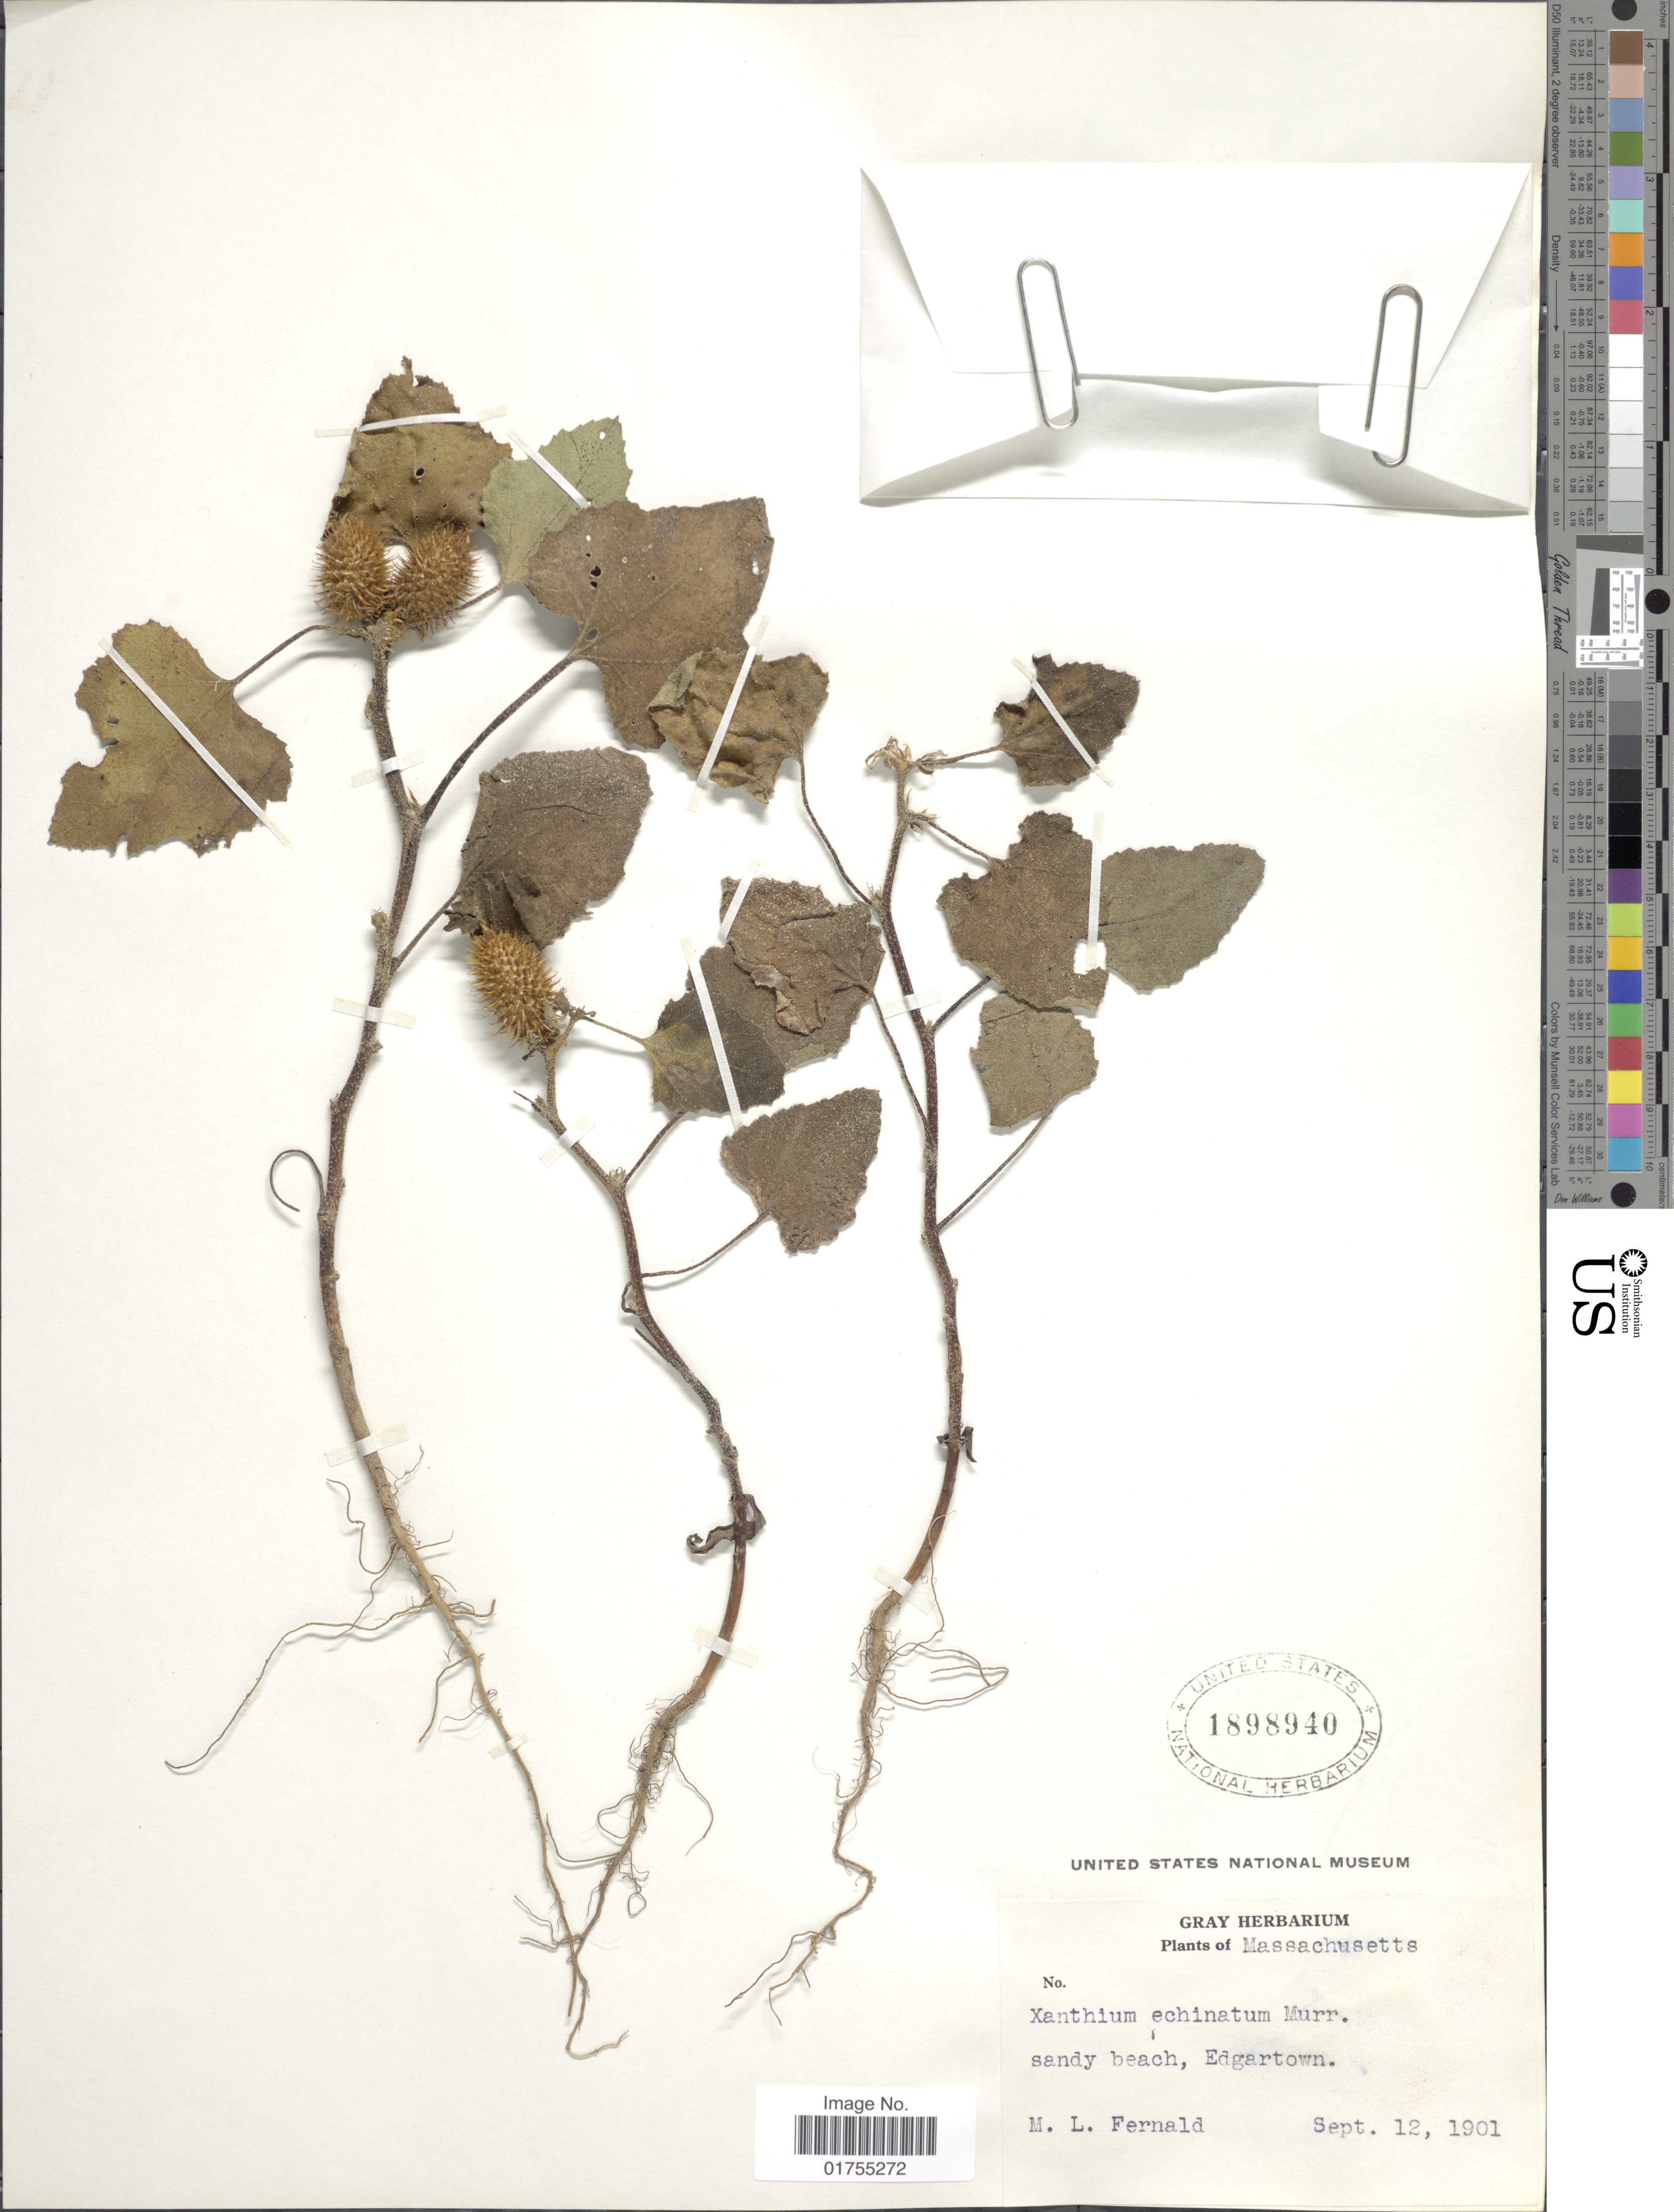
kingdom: Plantae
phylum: Tracheophyta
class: Magnoliopsida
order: Asterales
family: Asteraceae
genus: Xanthium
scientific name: Xanthium strumarium var. canadense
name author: (Mill.) Torr. & A. Gray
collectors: M. L. Fernald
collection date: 1901-09-12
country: United States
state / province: Massachusetts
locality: Sandy beach, Edgartown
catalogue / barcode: US 1898940